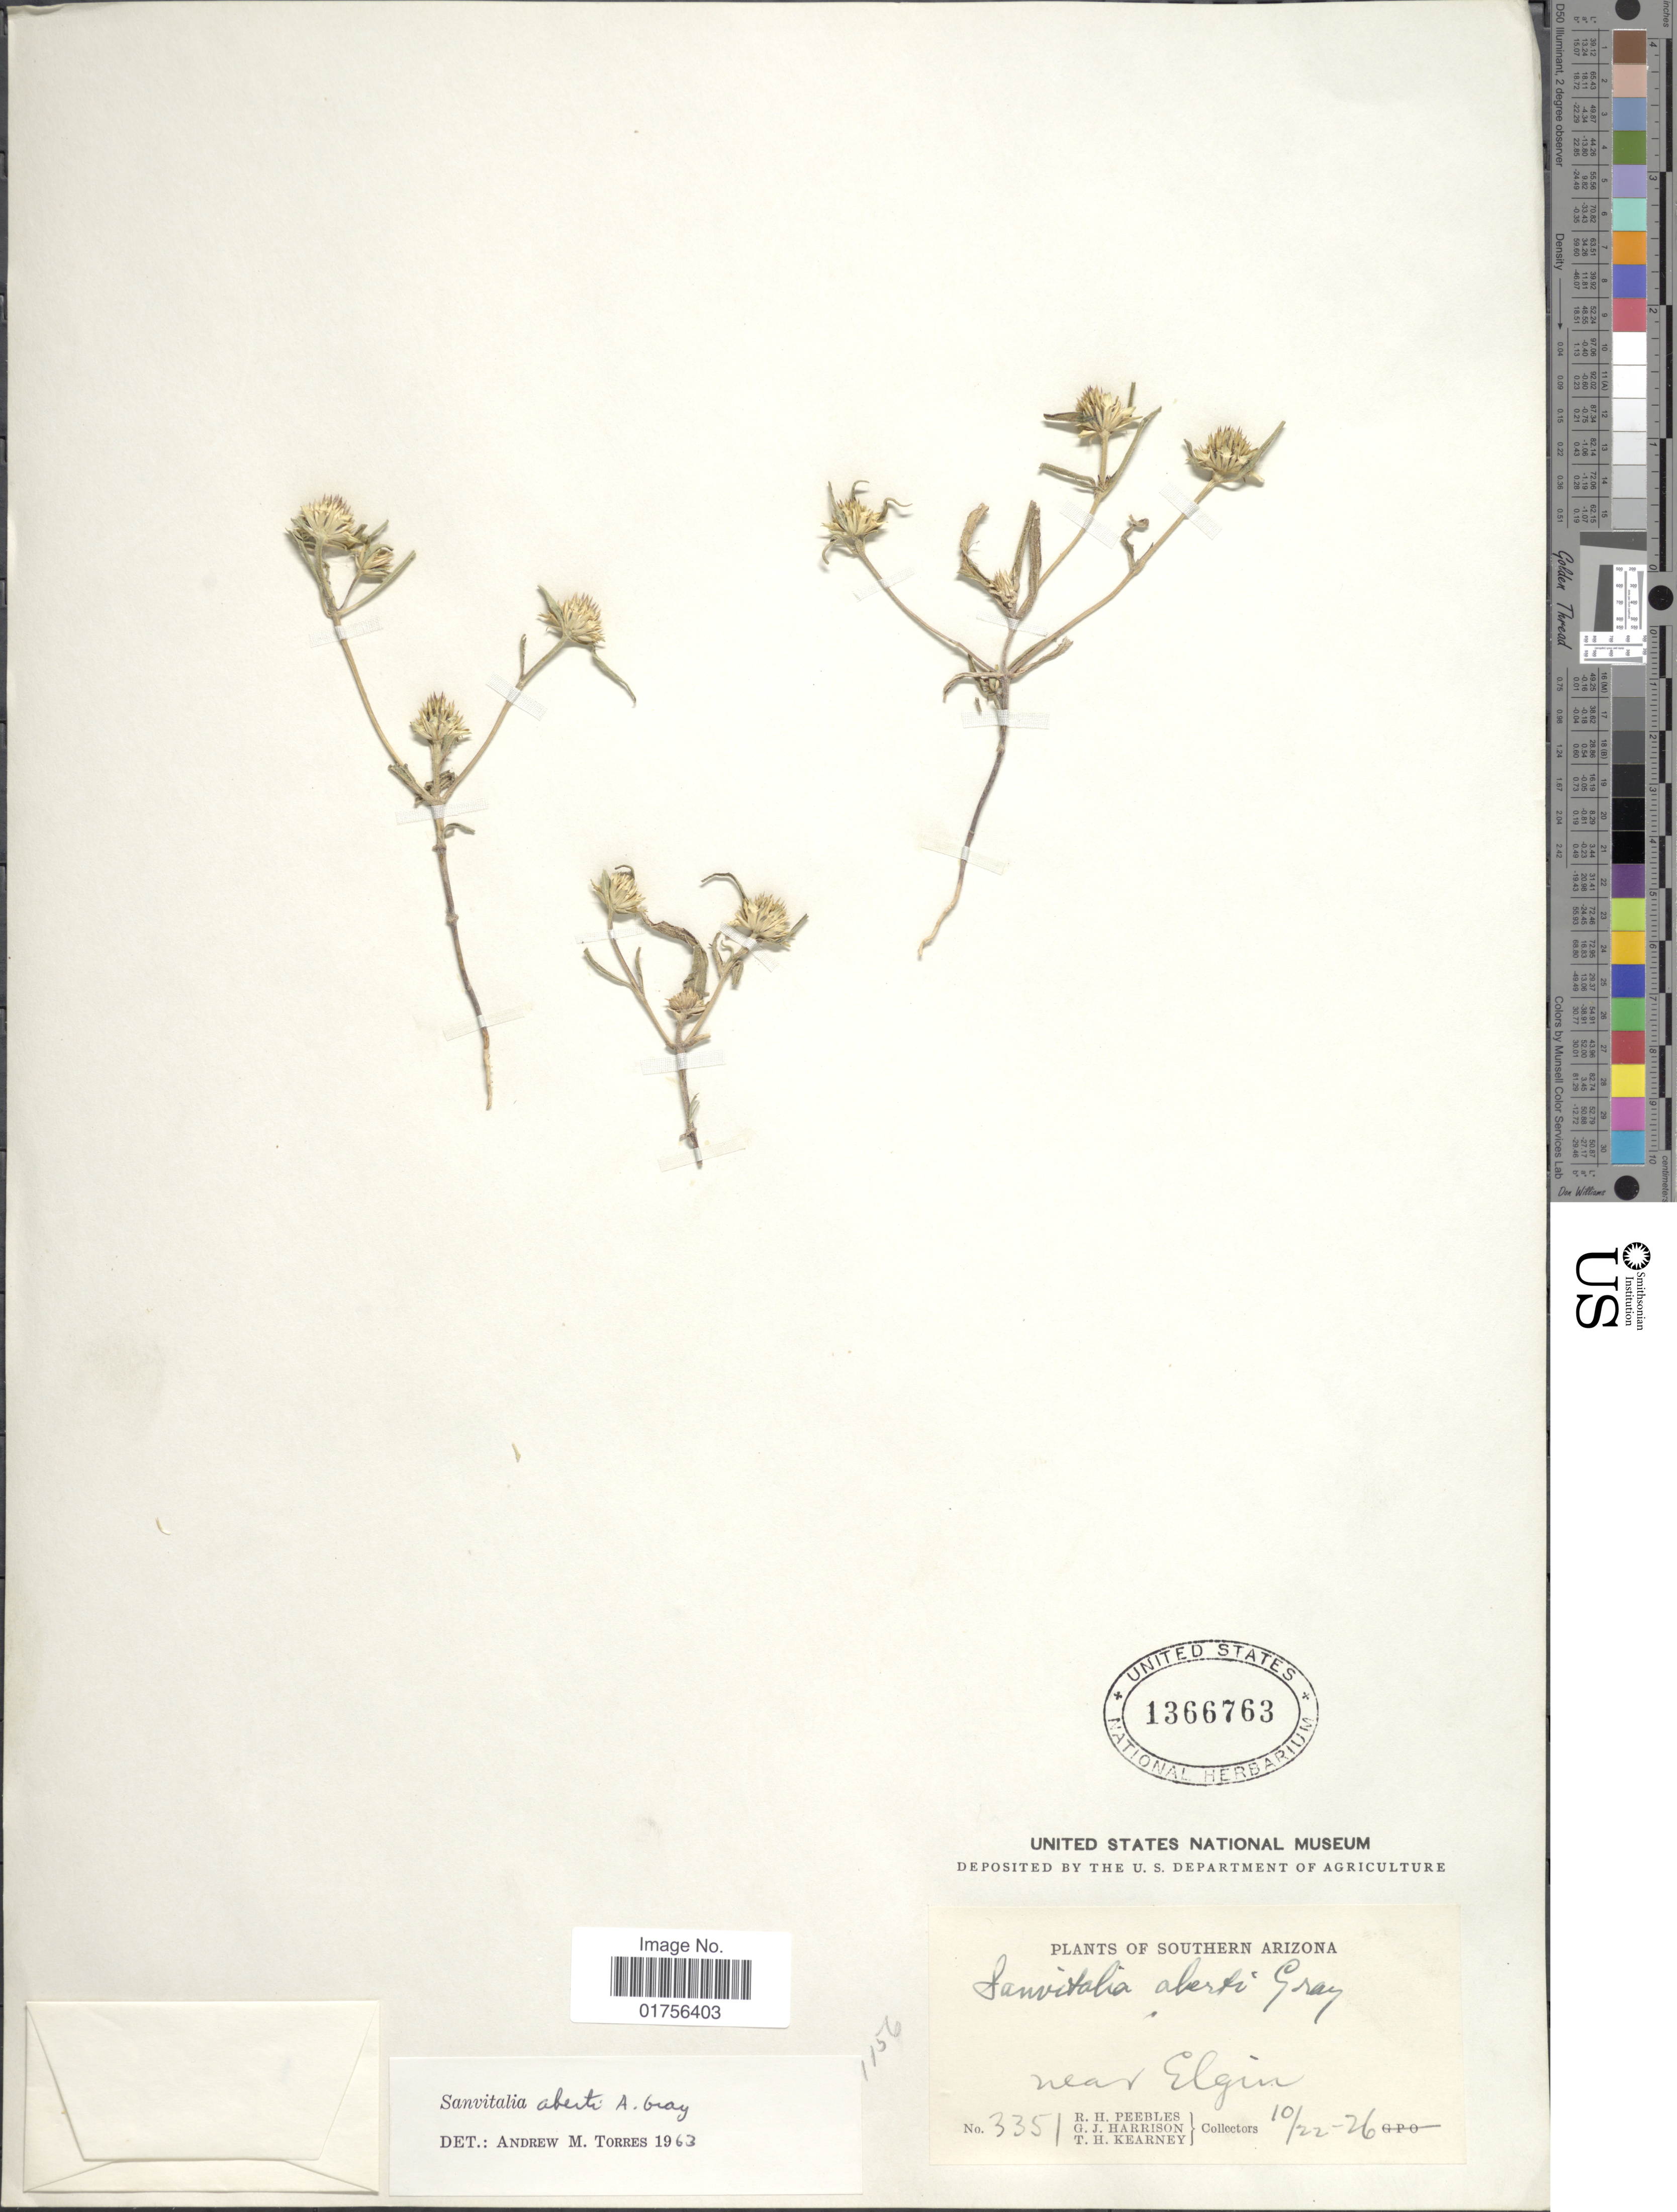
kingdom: Plantae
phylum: Tracheophyta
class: Magnoliopsida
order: Asterales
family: Asteraceae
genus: Sanvitalia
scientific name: Sanvitalia aberti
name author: A. Gray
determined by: Skibicki, Samuel V.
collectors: R. H. Peebles, G. J. Harrison & T. H. Kearney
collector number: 3351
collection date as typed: Transcribed d/m/y: 22/10/26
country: United States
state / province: Arizona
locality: Southern Arizona, Near Elgin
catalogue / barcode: US 1366763